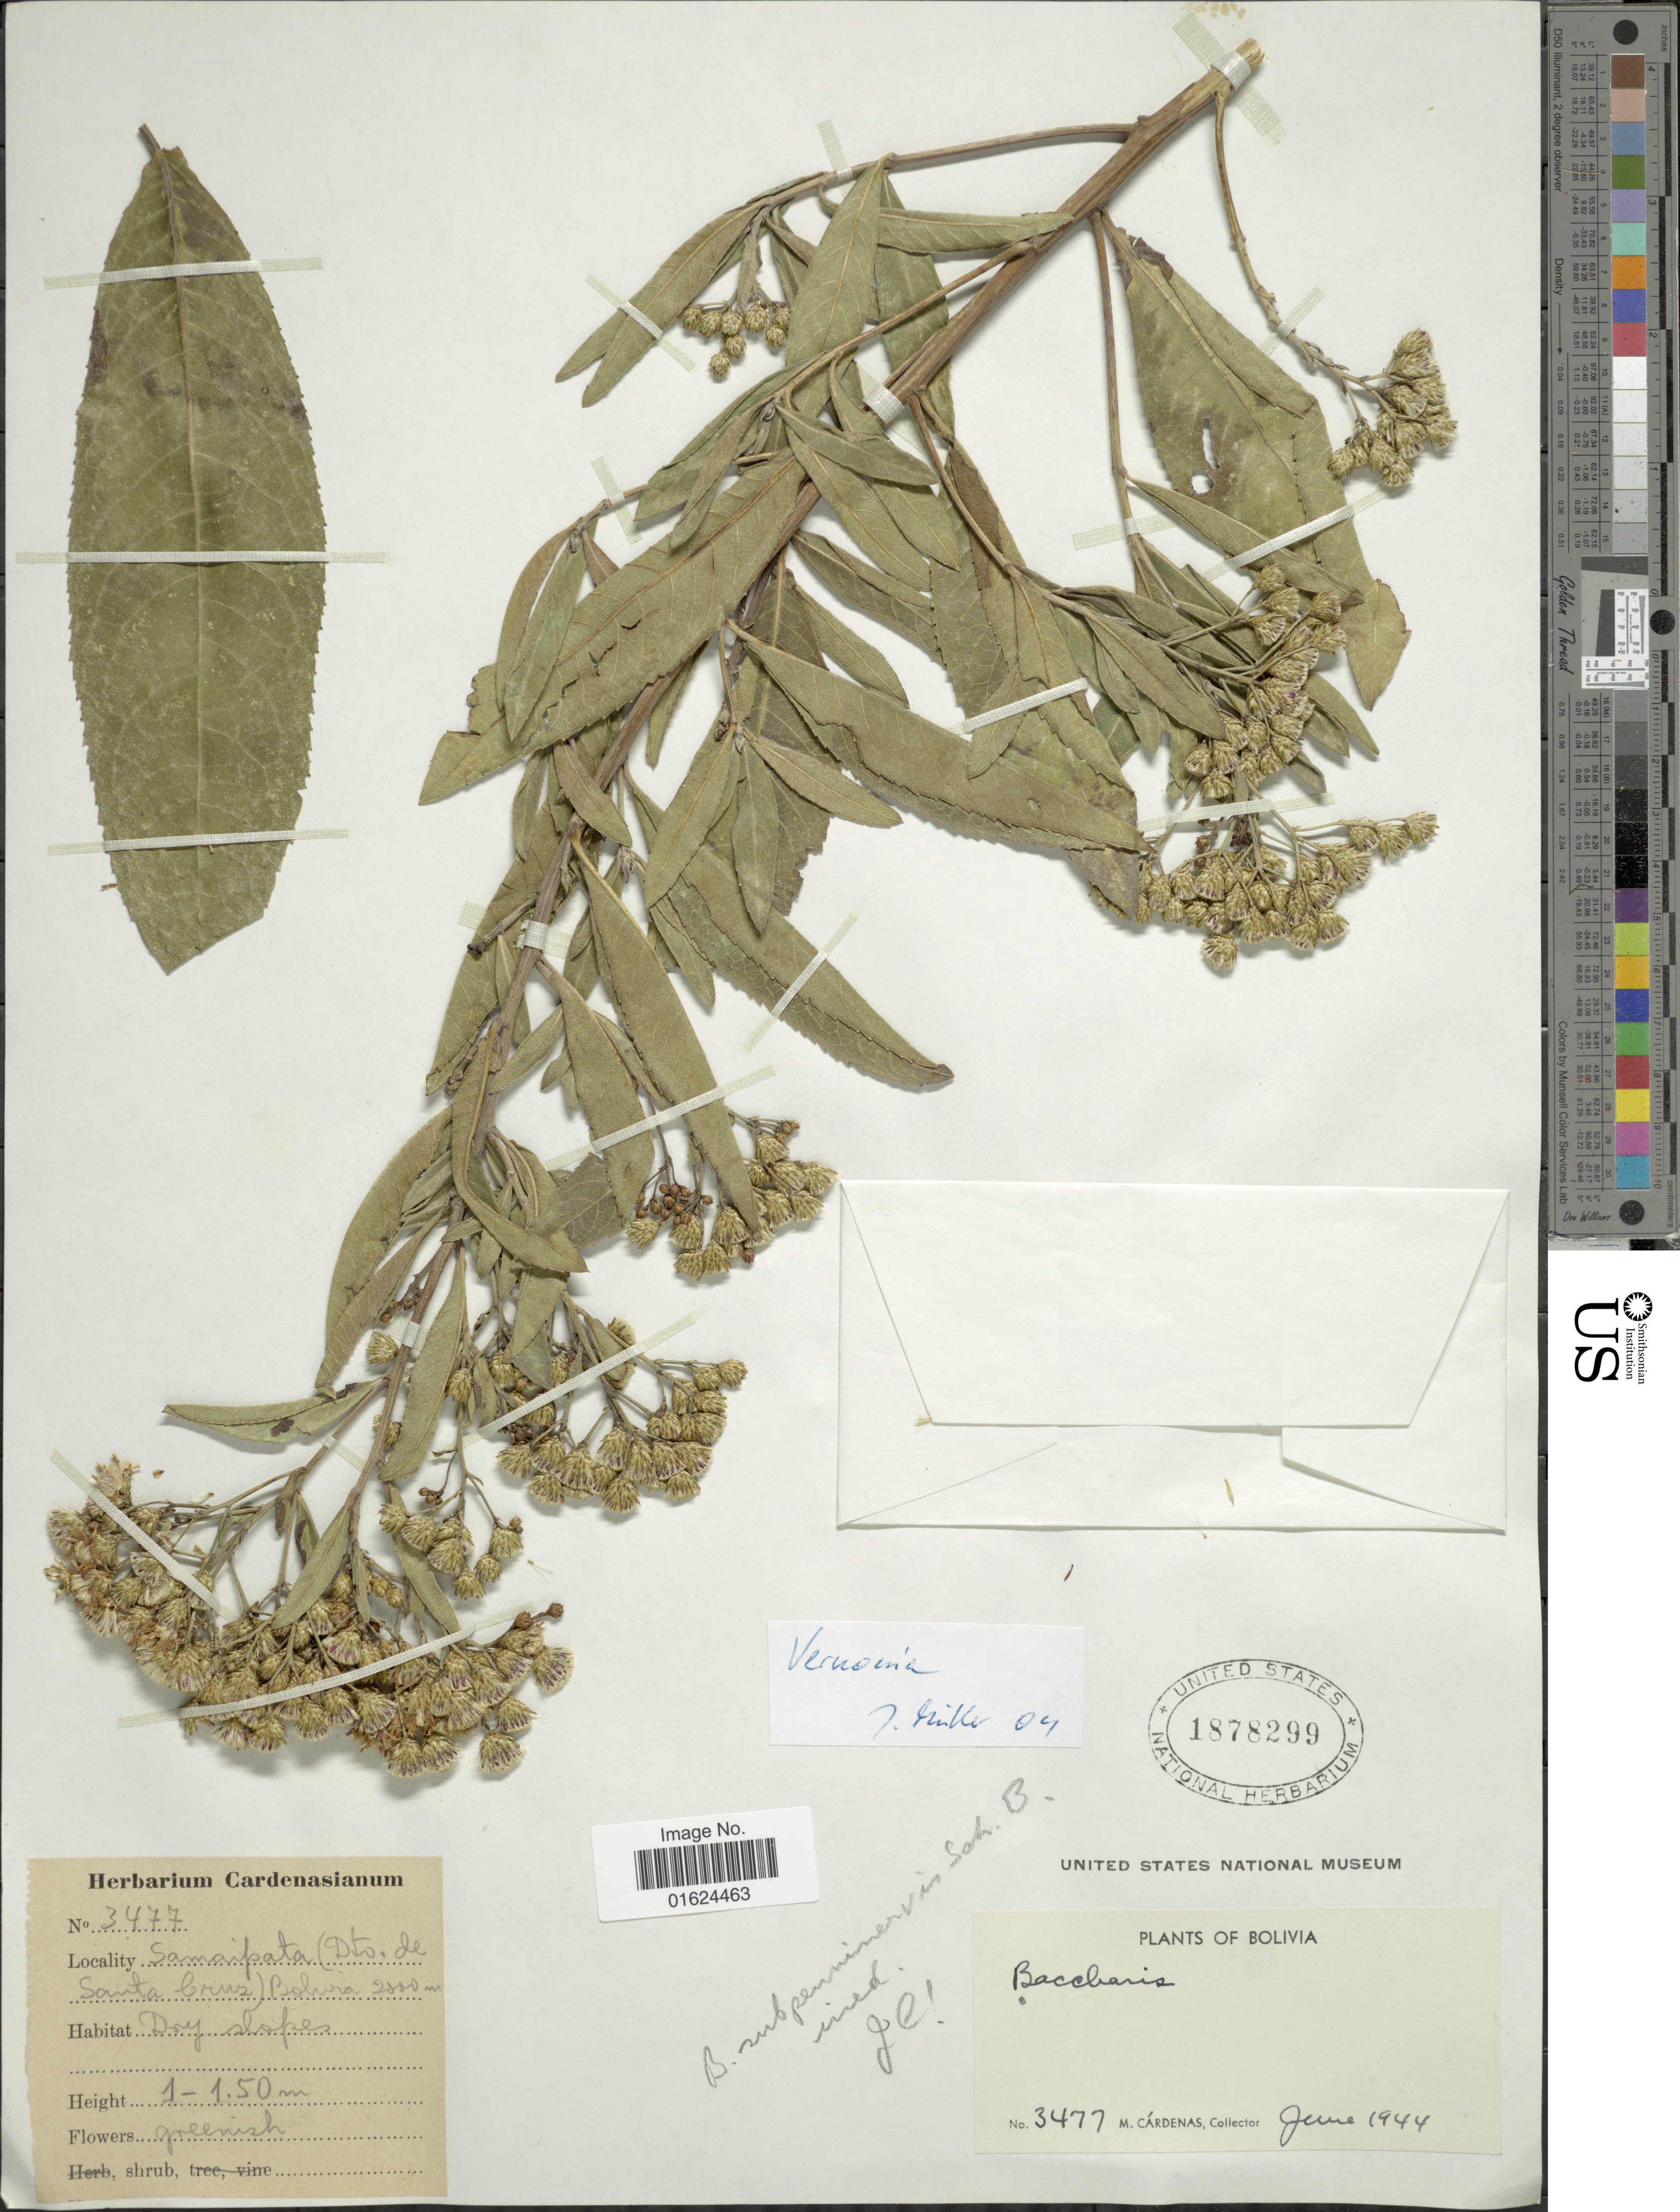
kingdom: Plantae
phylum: Tracheophyta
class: Magnoliopsida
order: Asterales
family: Asteraceae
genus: Vernonanthura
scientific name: Vernonanthura patens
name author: (Kunth) H. Rob.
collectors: M. Cárdenas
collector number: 3477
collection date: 1944-06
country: Bolivia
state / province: Santa Cruz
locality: Samaipata (Dto de Santa Cruz)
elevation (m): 2800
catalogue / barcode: US 1878299